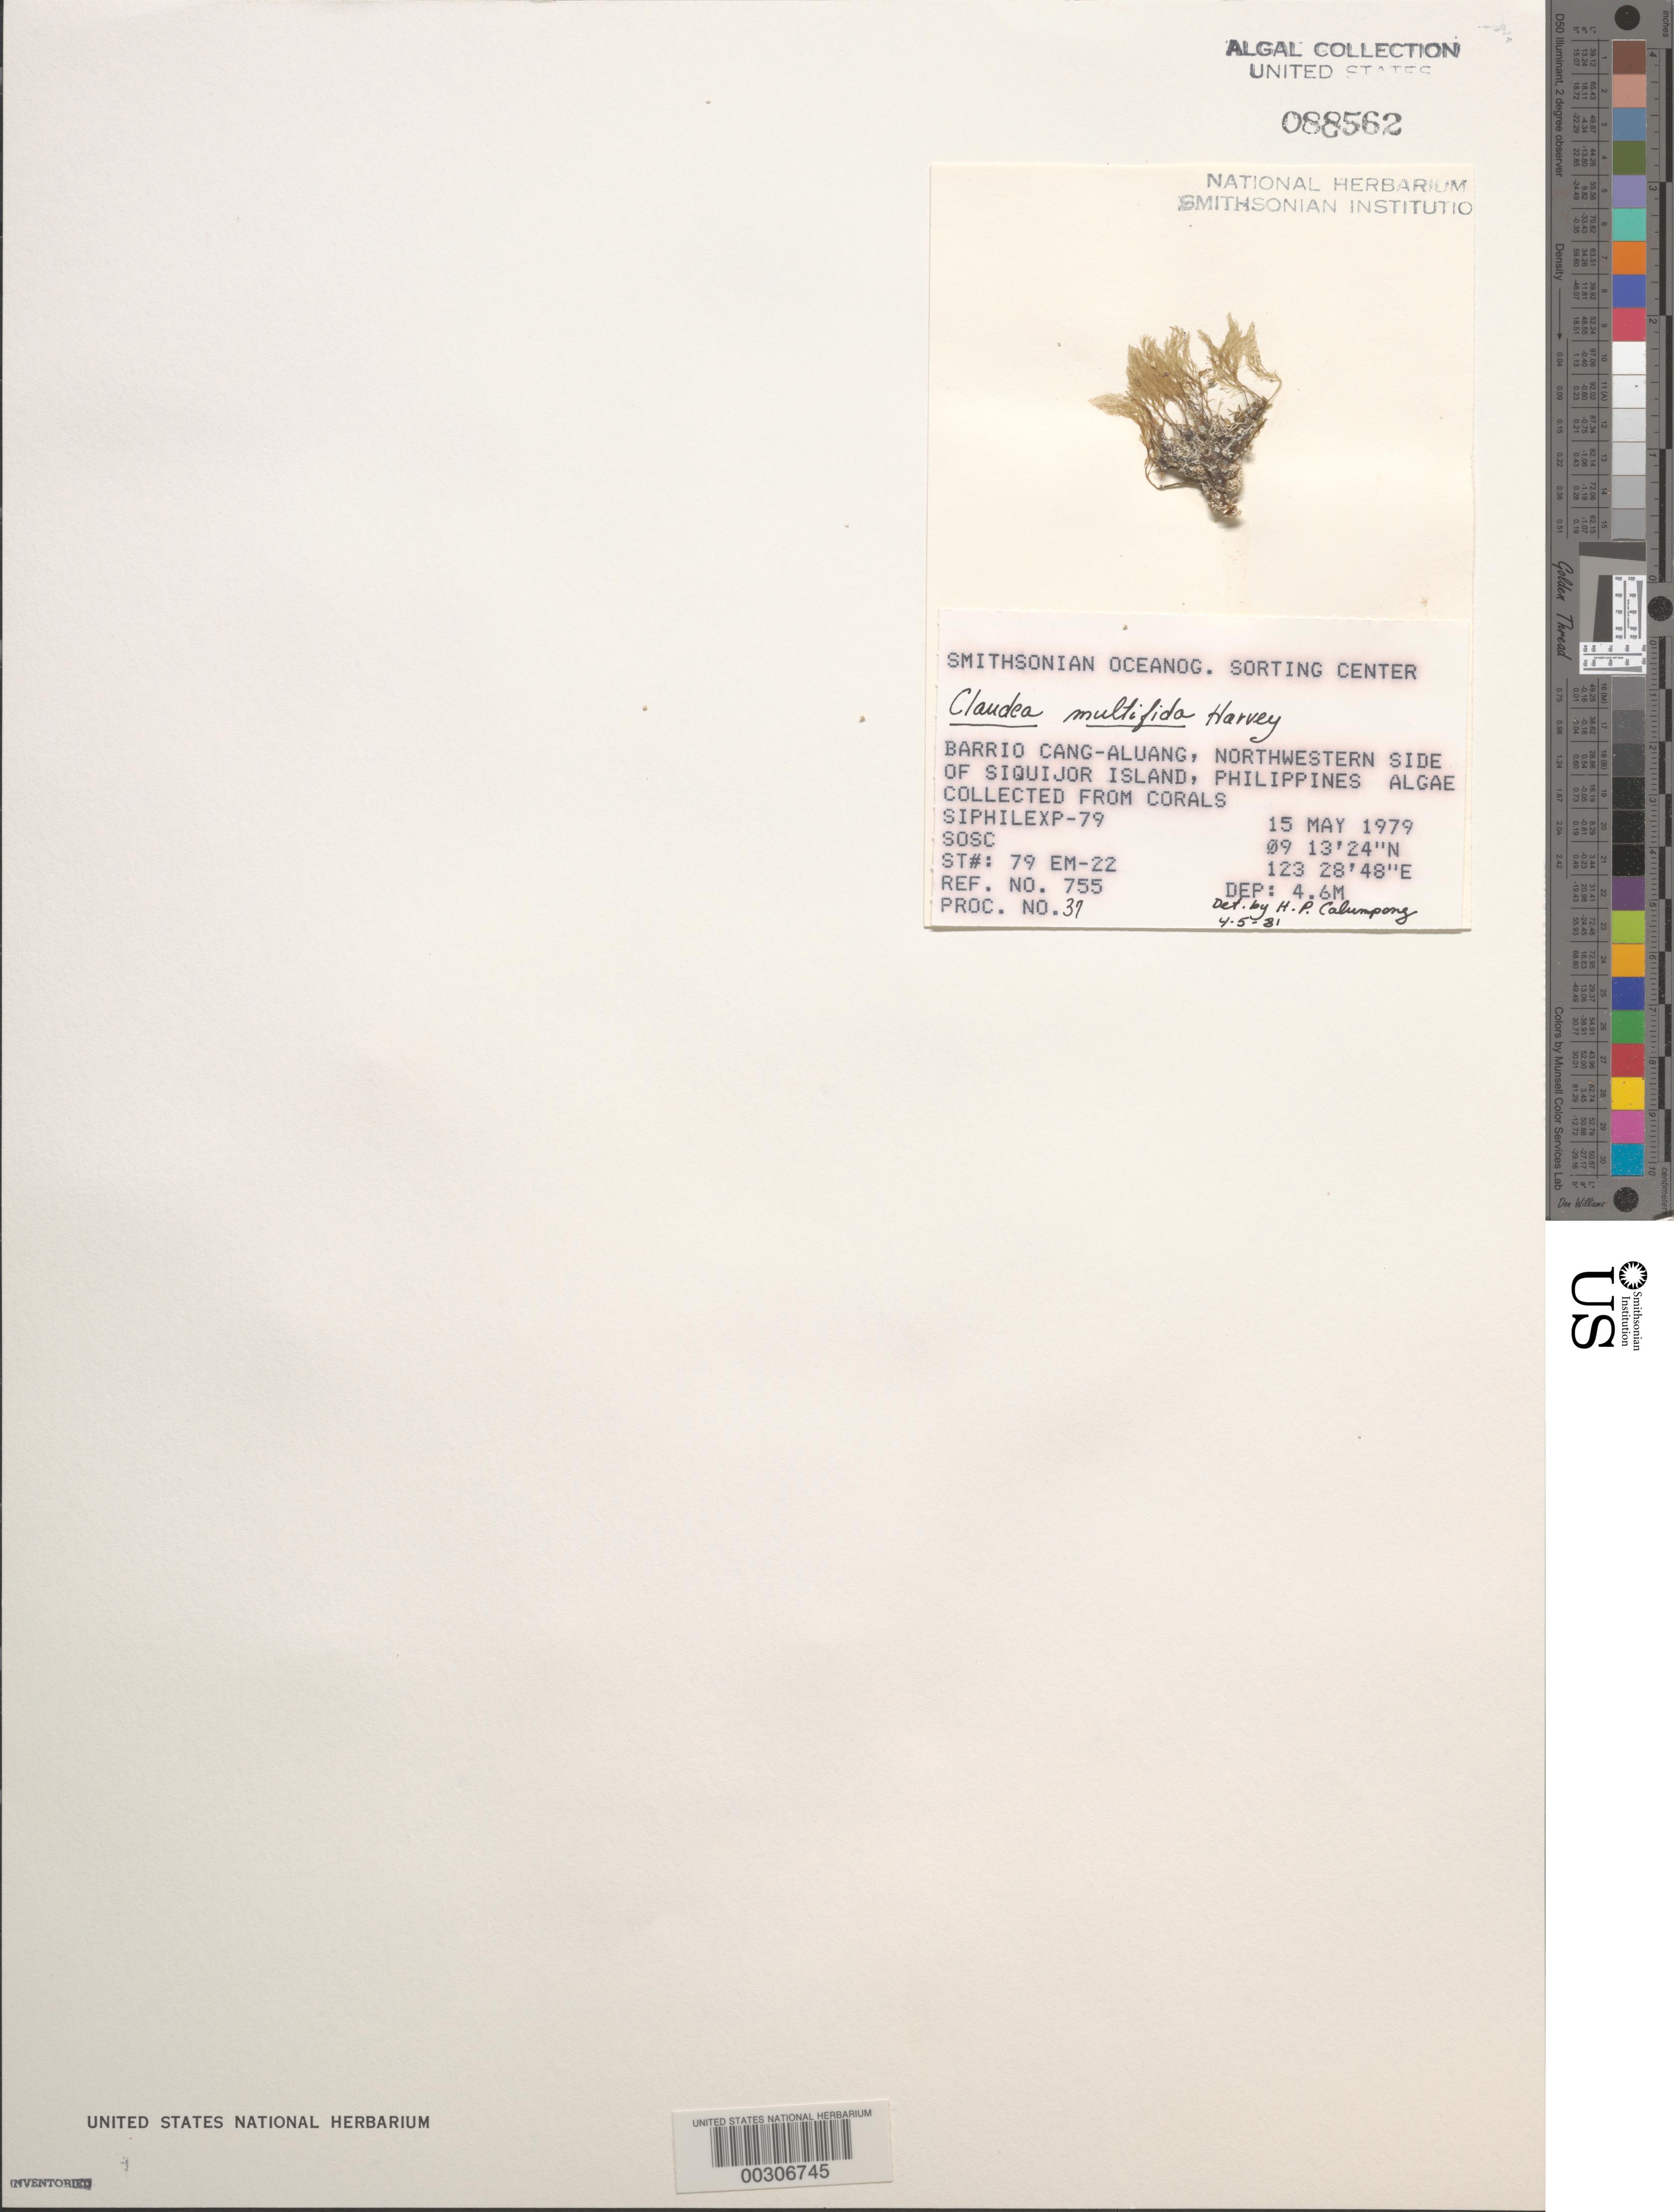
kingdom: Plantae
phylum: Rhodophyta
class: Florideophyceae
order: Ceramiales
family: Delesseriaceae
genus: Claudea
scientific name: Claudea multifida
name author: Harv.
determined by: Calumpong, H. P.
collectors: SOSC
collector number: Station 79 Em-22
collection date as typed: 15 May 1979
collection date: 1979-05-15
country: Philippines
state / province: Central Visayas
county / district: Siquijor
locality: Siquijor island, barrio cang-aluang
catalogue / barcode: US 88562